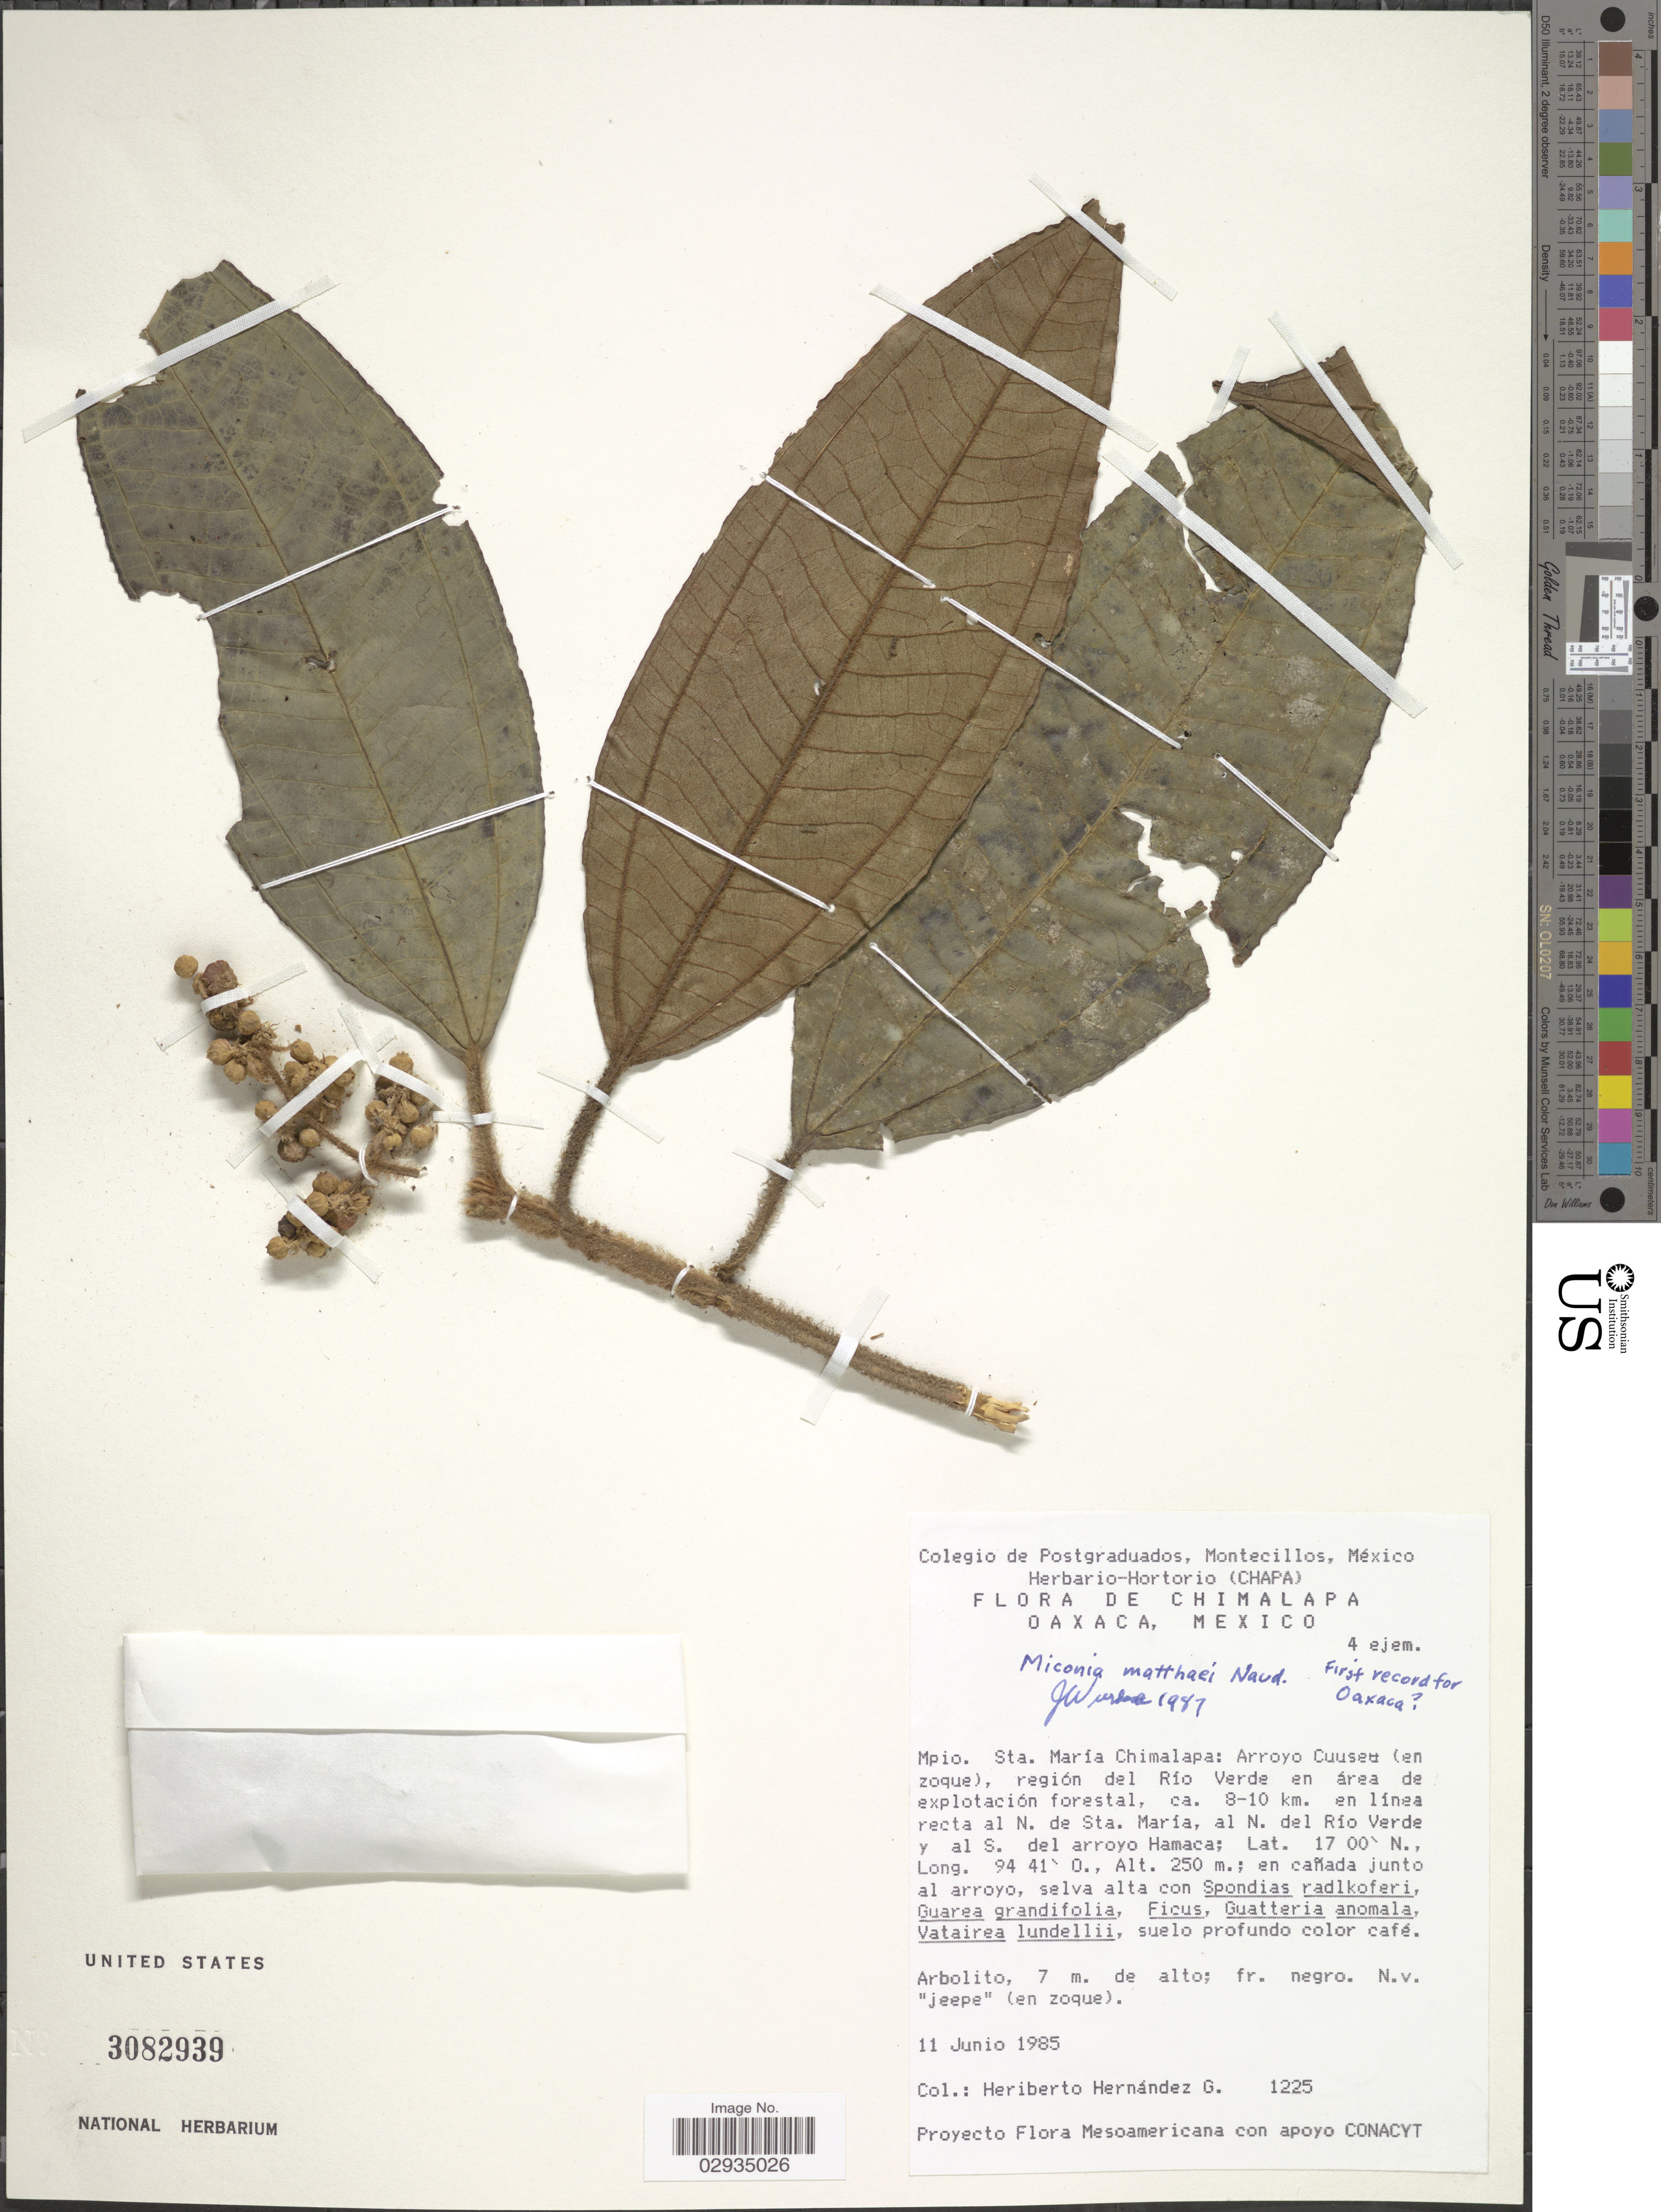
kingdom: Plantae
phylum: Tracheophyta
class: Magnoliopsida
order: Myrtales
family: Melastomataceae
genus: Miconia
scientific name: Miconia matthaei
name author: Naudin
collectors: H. Hernandez G.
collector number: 1225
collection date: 1985-06-11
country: Mexico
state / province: Oaxaca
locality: Chimalapa. Mpio. Sta. María Chimalapa: Arroyo Cuuseu [interpreted] (en zoque), región del Río Verde en área de explotación forestal, ca. 8-10 km. en línea recta al N. de Sta. María, al N. del Río Verde y al S. del arroyo Hamaca.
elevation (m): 250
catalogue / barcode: US 3082939